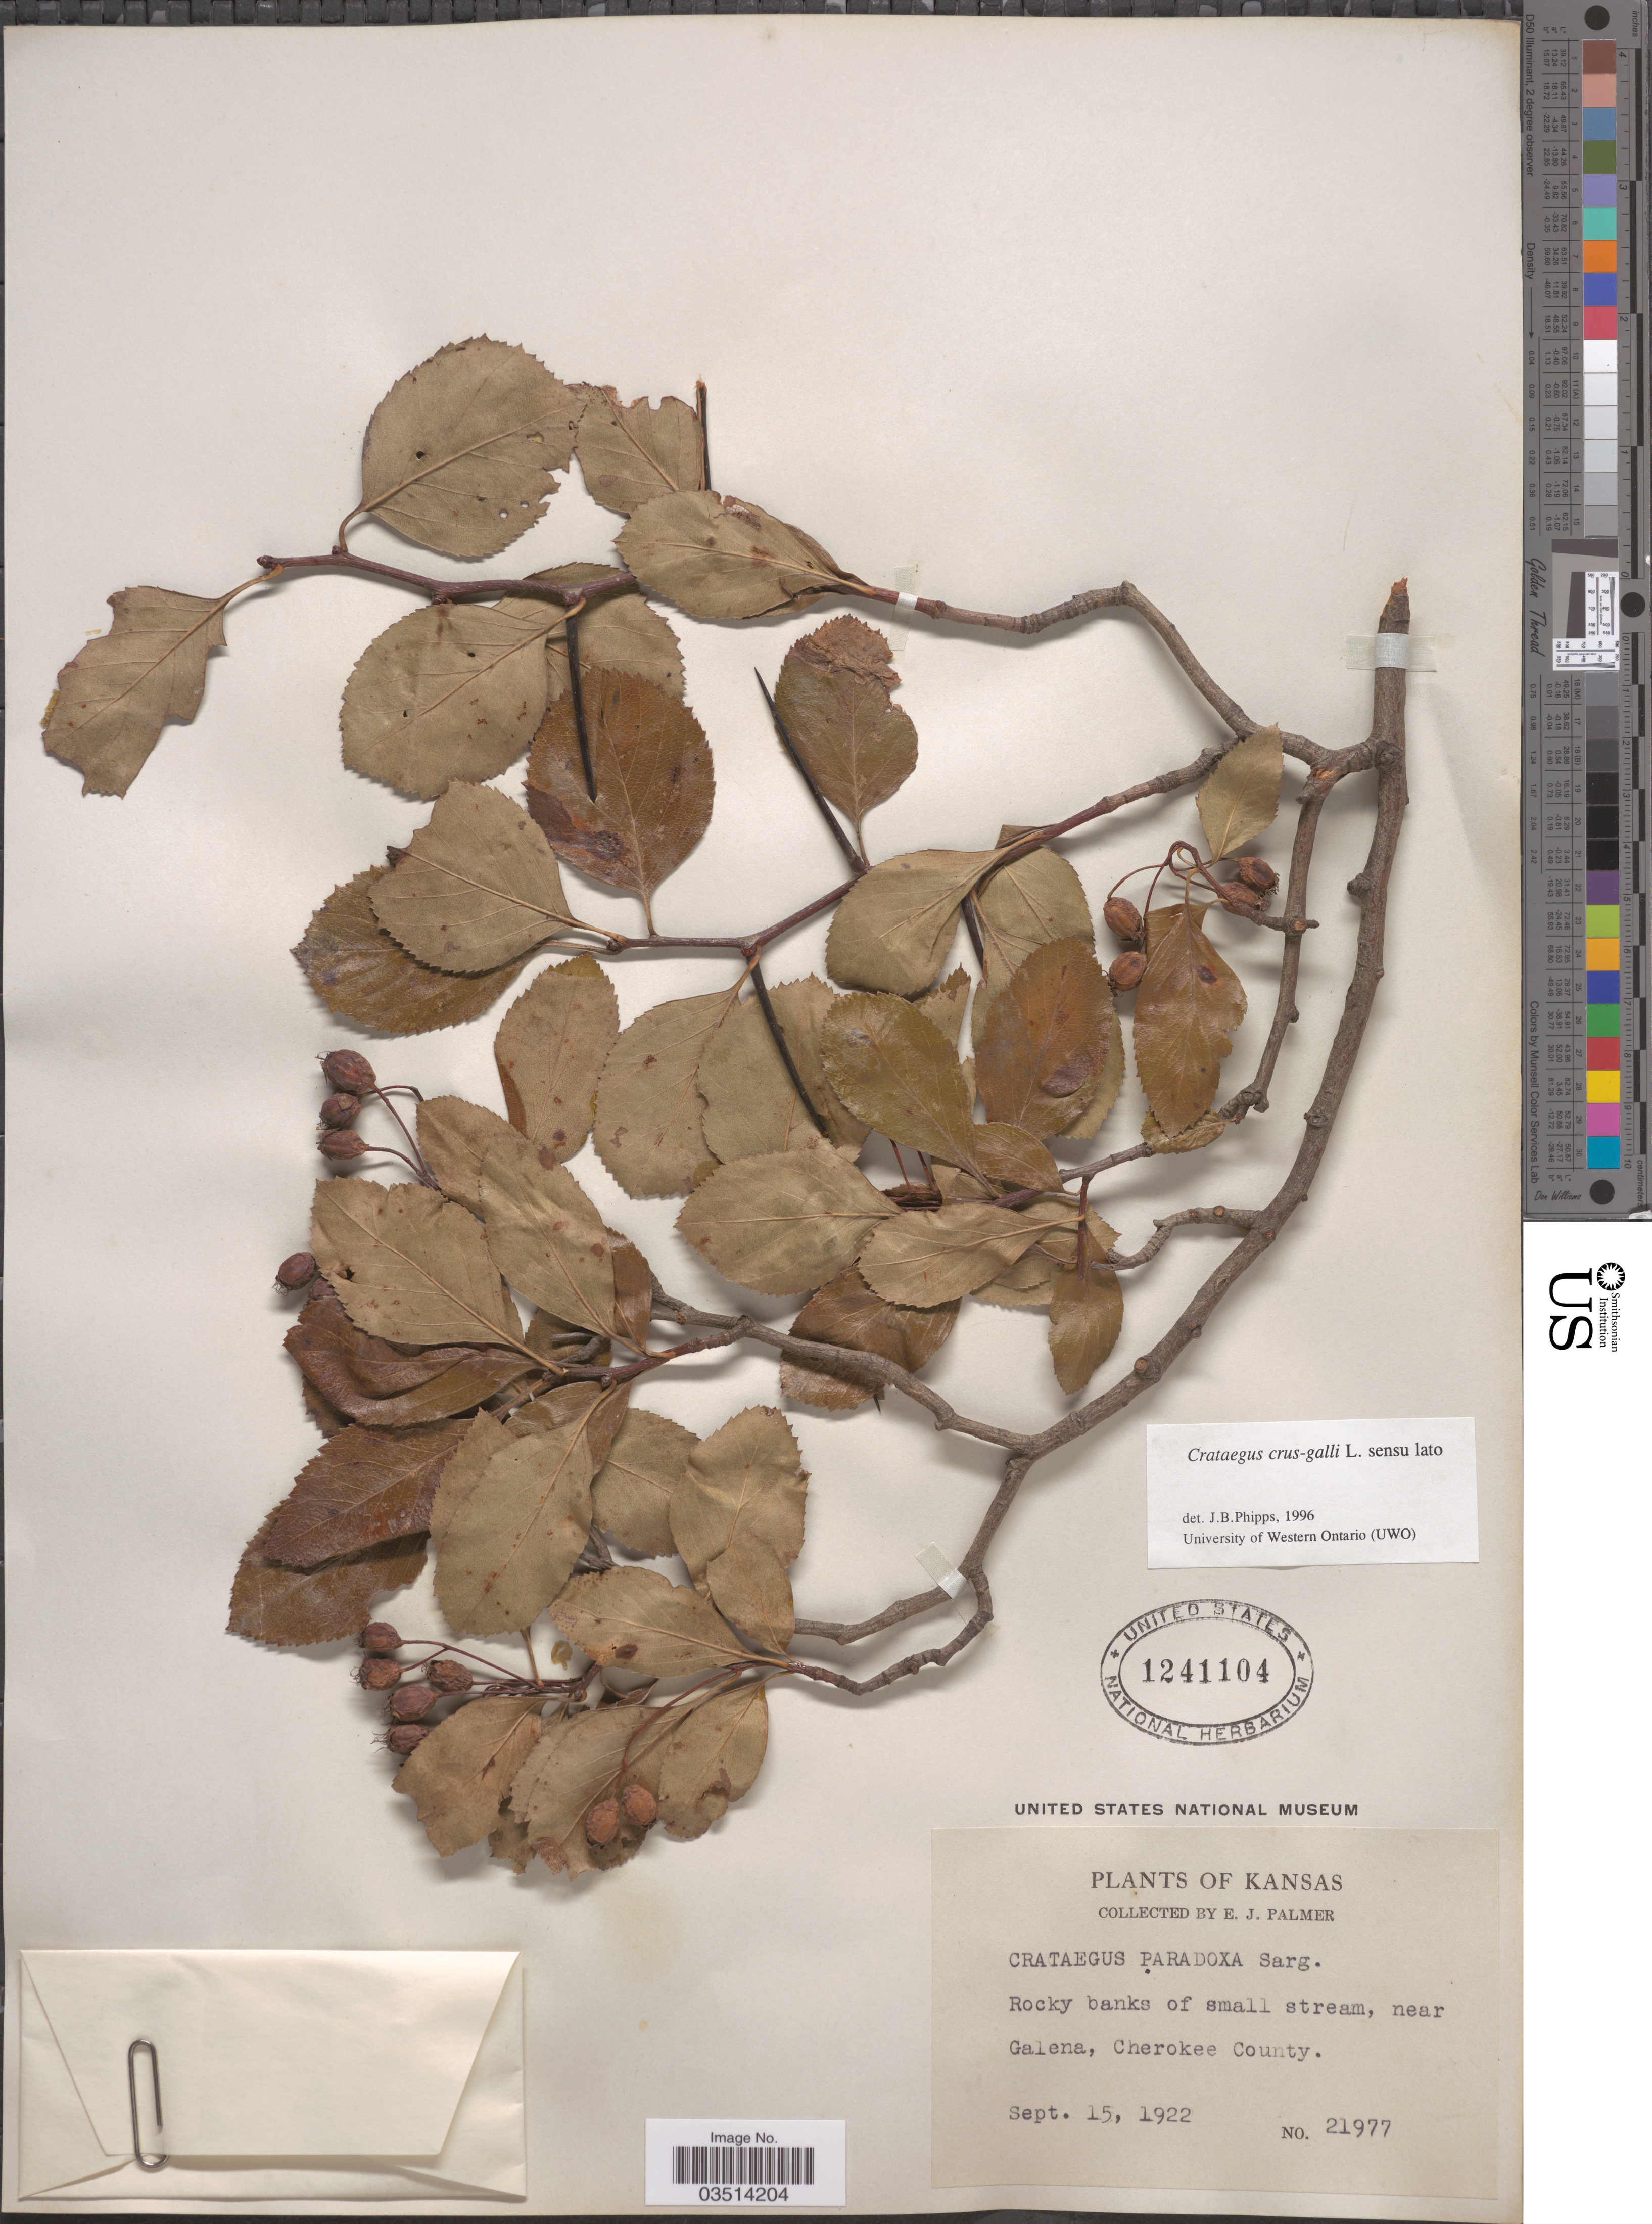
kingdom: Plantae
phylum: Tracheophyta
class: Magnoliopsida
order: Rosales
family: Rosaceae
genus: Crataegus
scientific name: Crataegus crus-galli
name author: L.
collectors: E. J. Palmer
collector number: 21977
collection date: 1922-09-15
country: United States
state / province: Kansas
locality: Rocky banks of small stream, near Galena, Cherokee County.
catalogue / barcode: US 1241104